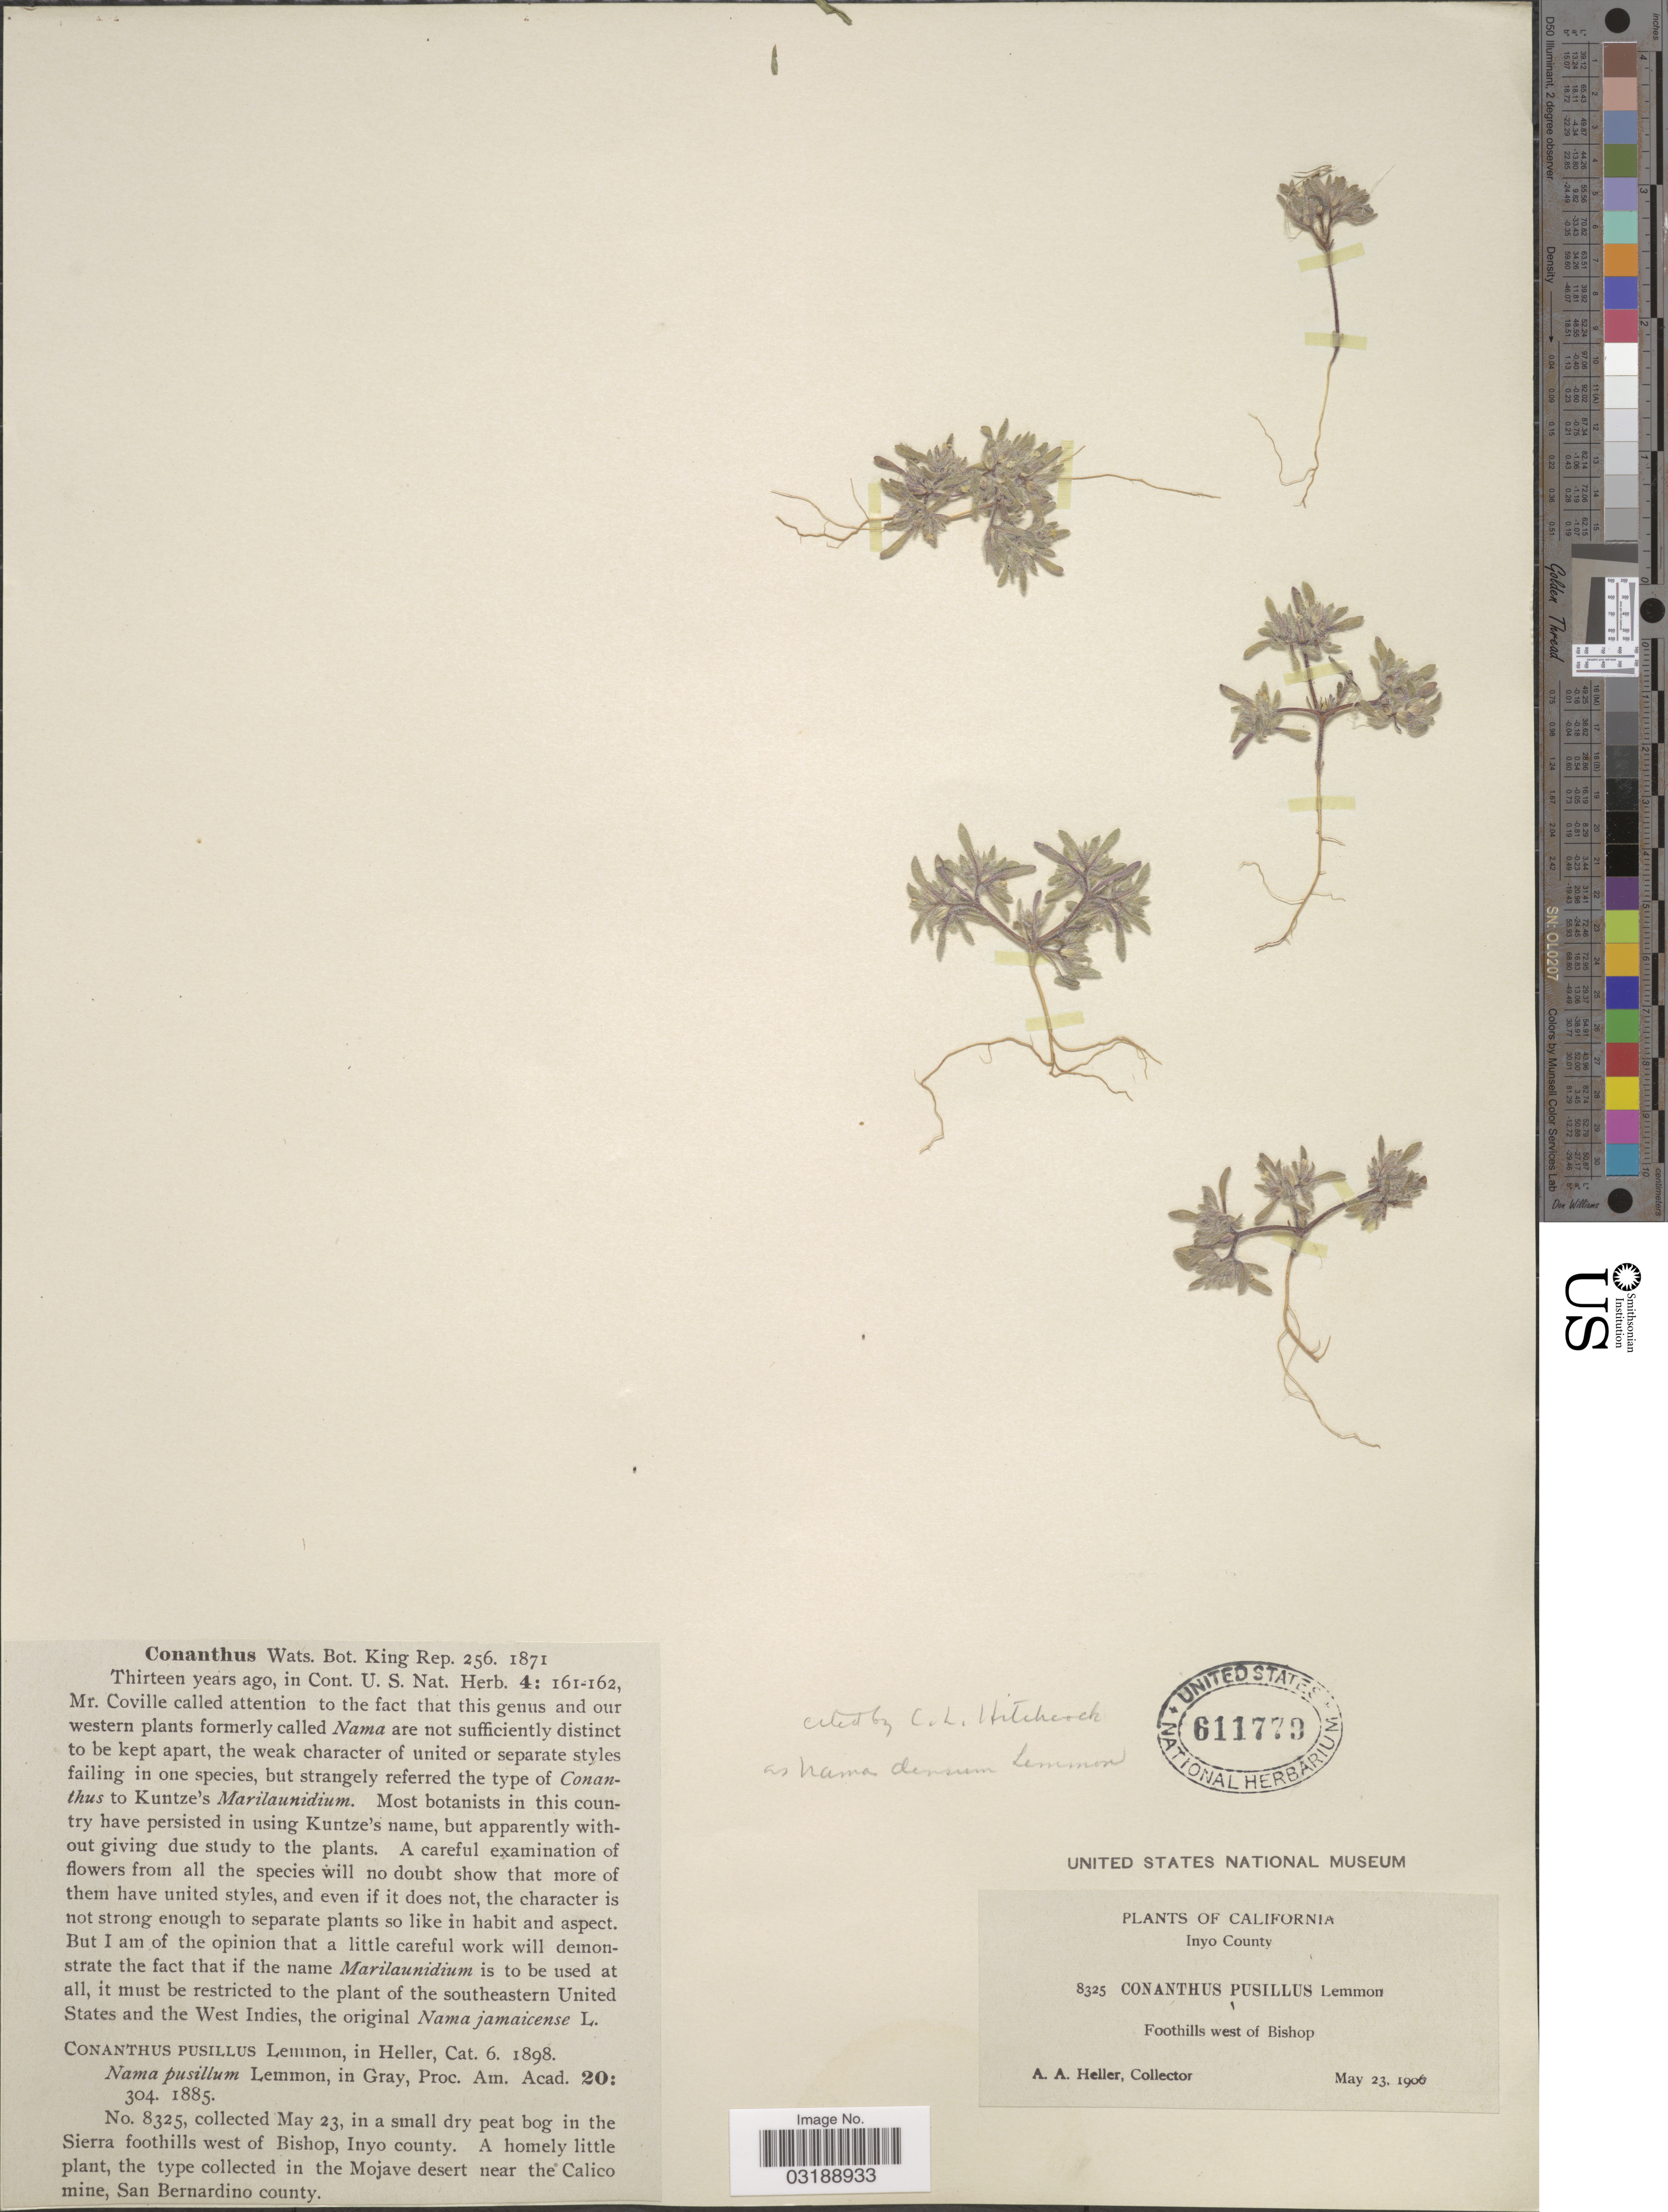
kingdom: Plantae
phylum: Tracheophyta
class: Magnoliopsida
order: Boraginales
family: Namaceae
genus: Nama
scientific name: Nama densa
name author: Lemmon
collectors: A. A. Heller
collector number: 8325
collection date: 1900-05-23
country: United States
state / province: California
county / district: Inyo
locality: Inyo County, Foothills west of Bishop, in a small dry peat bog in the Sierra foothills west of Bishop, Inyo County, in the Mojave desert near the Calico mine San Bernardino County.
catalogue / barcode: US 611779